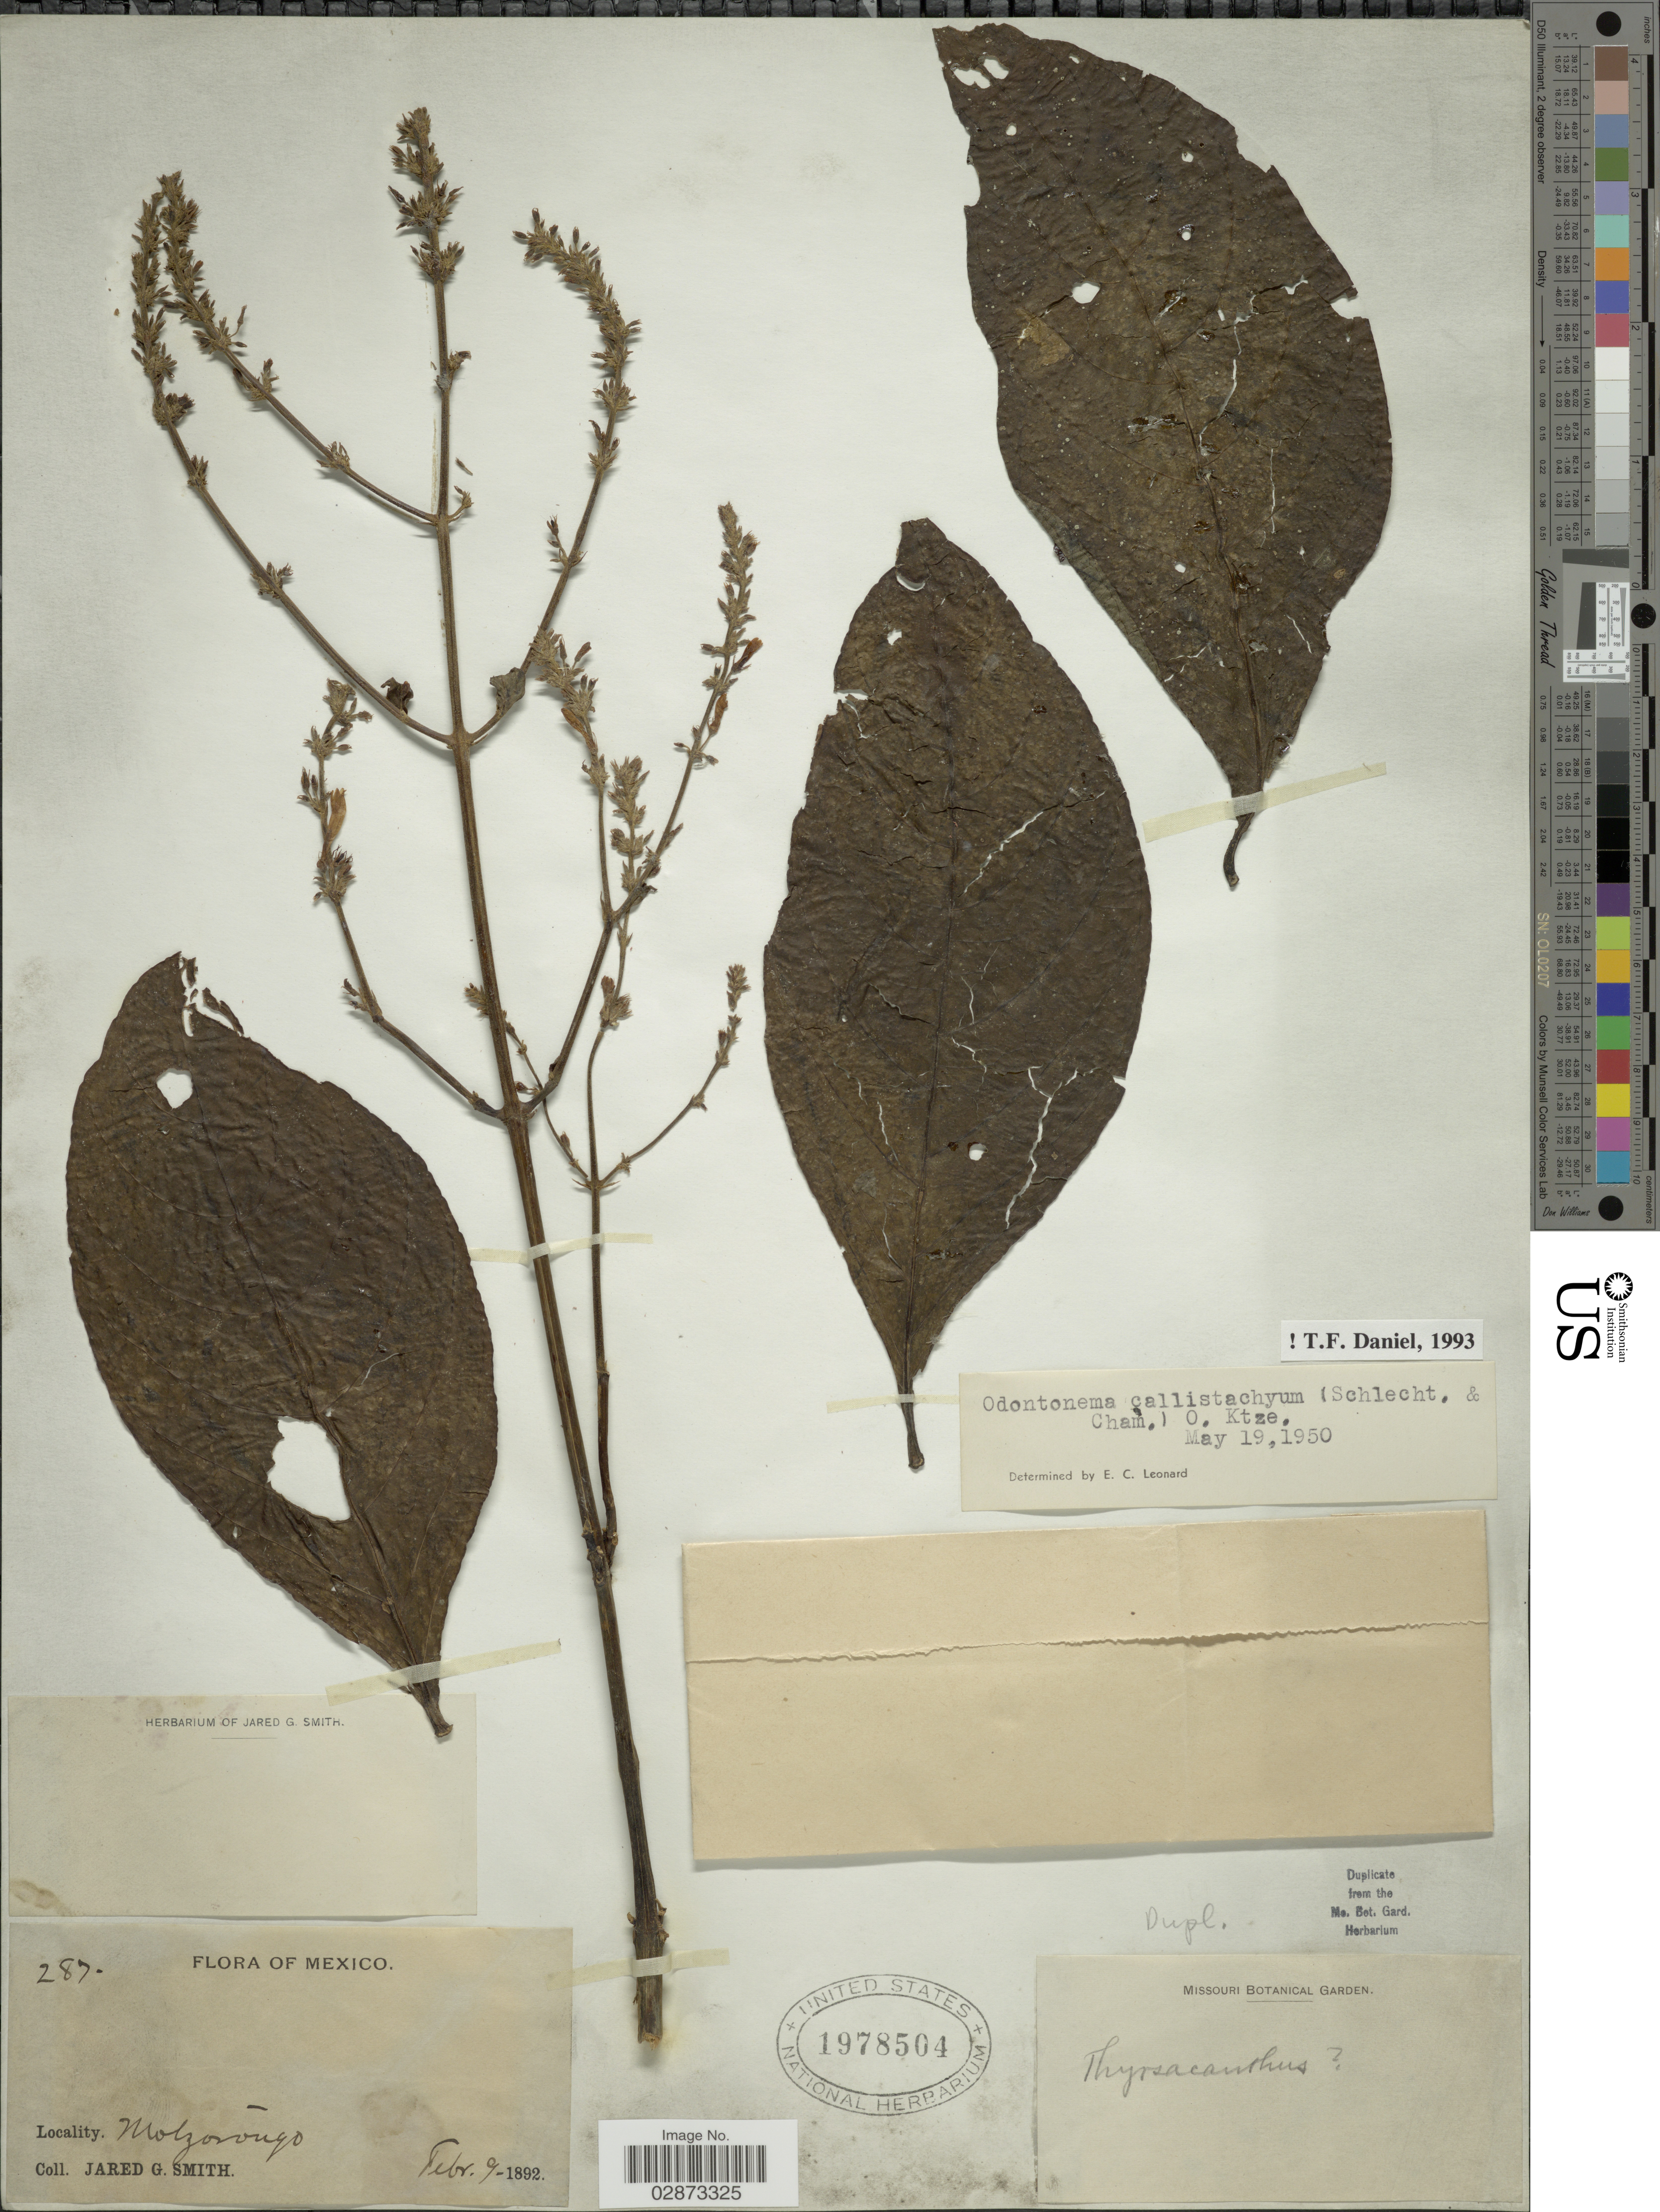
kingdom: Plantae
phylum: Tracheophyta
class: Magnoliopsida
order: Lamiales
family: Acanthaceae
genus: Odontonema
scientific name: Odontonema callistachyum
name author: (Schltdl. & Cham.) Kuntze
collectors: J. G. Smith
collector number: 287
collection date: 1892-02-09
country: Mexico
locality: Motzorongo.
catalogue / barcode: US 1978504